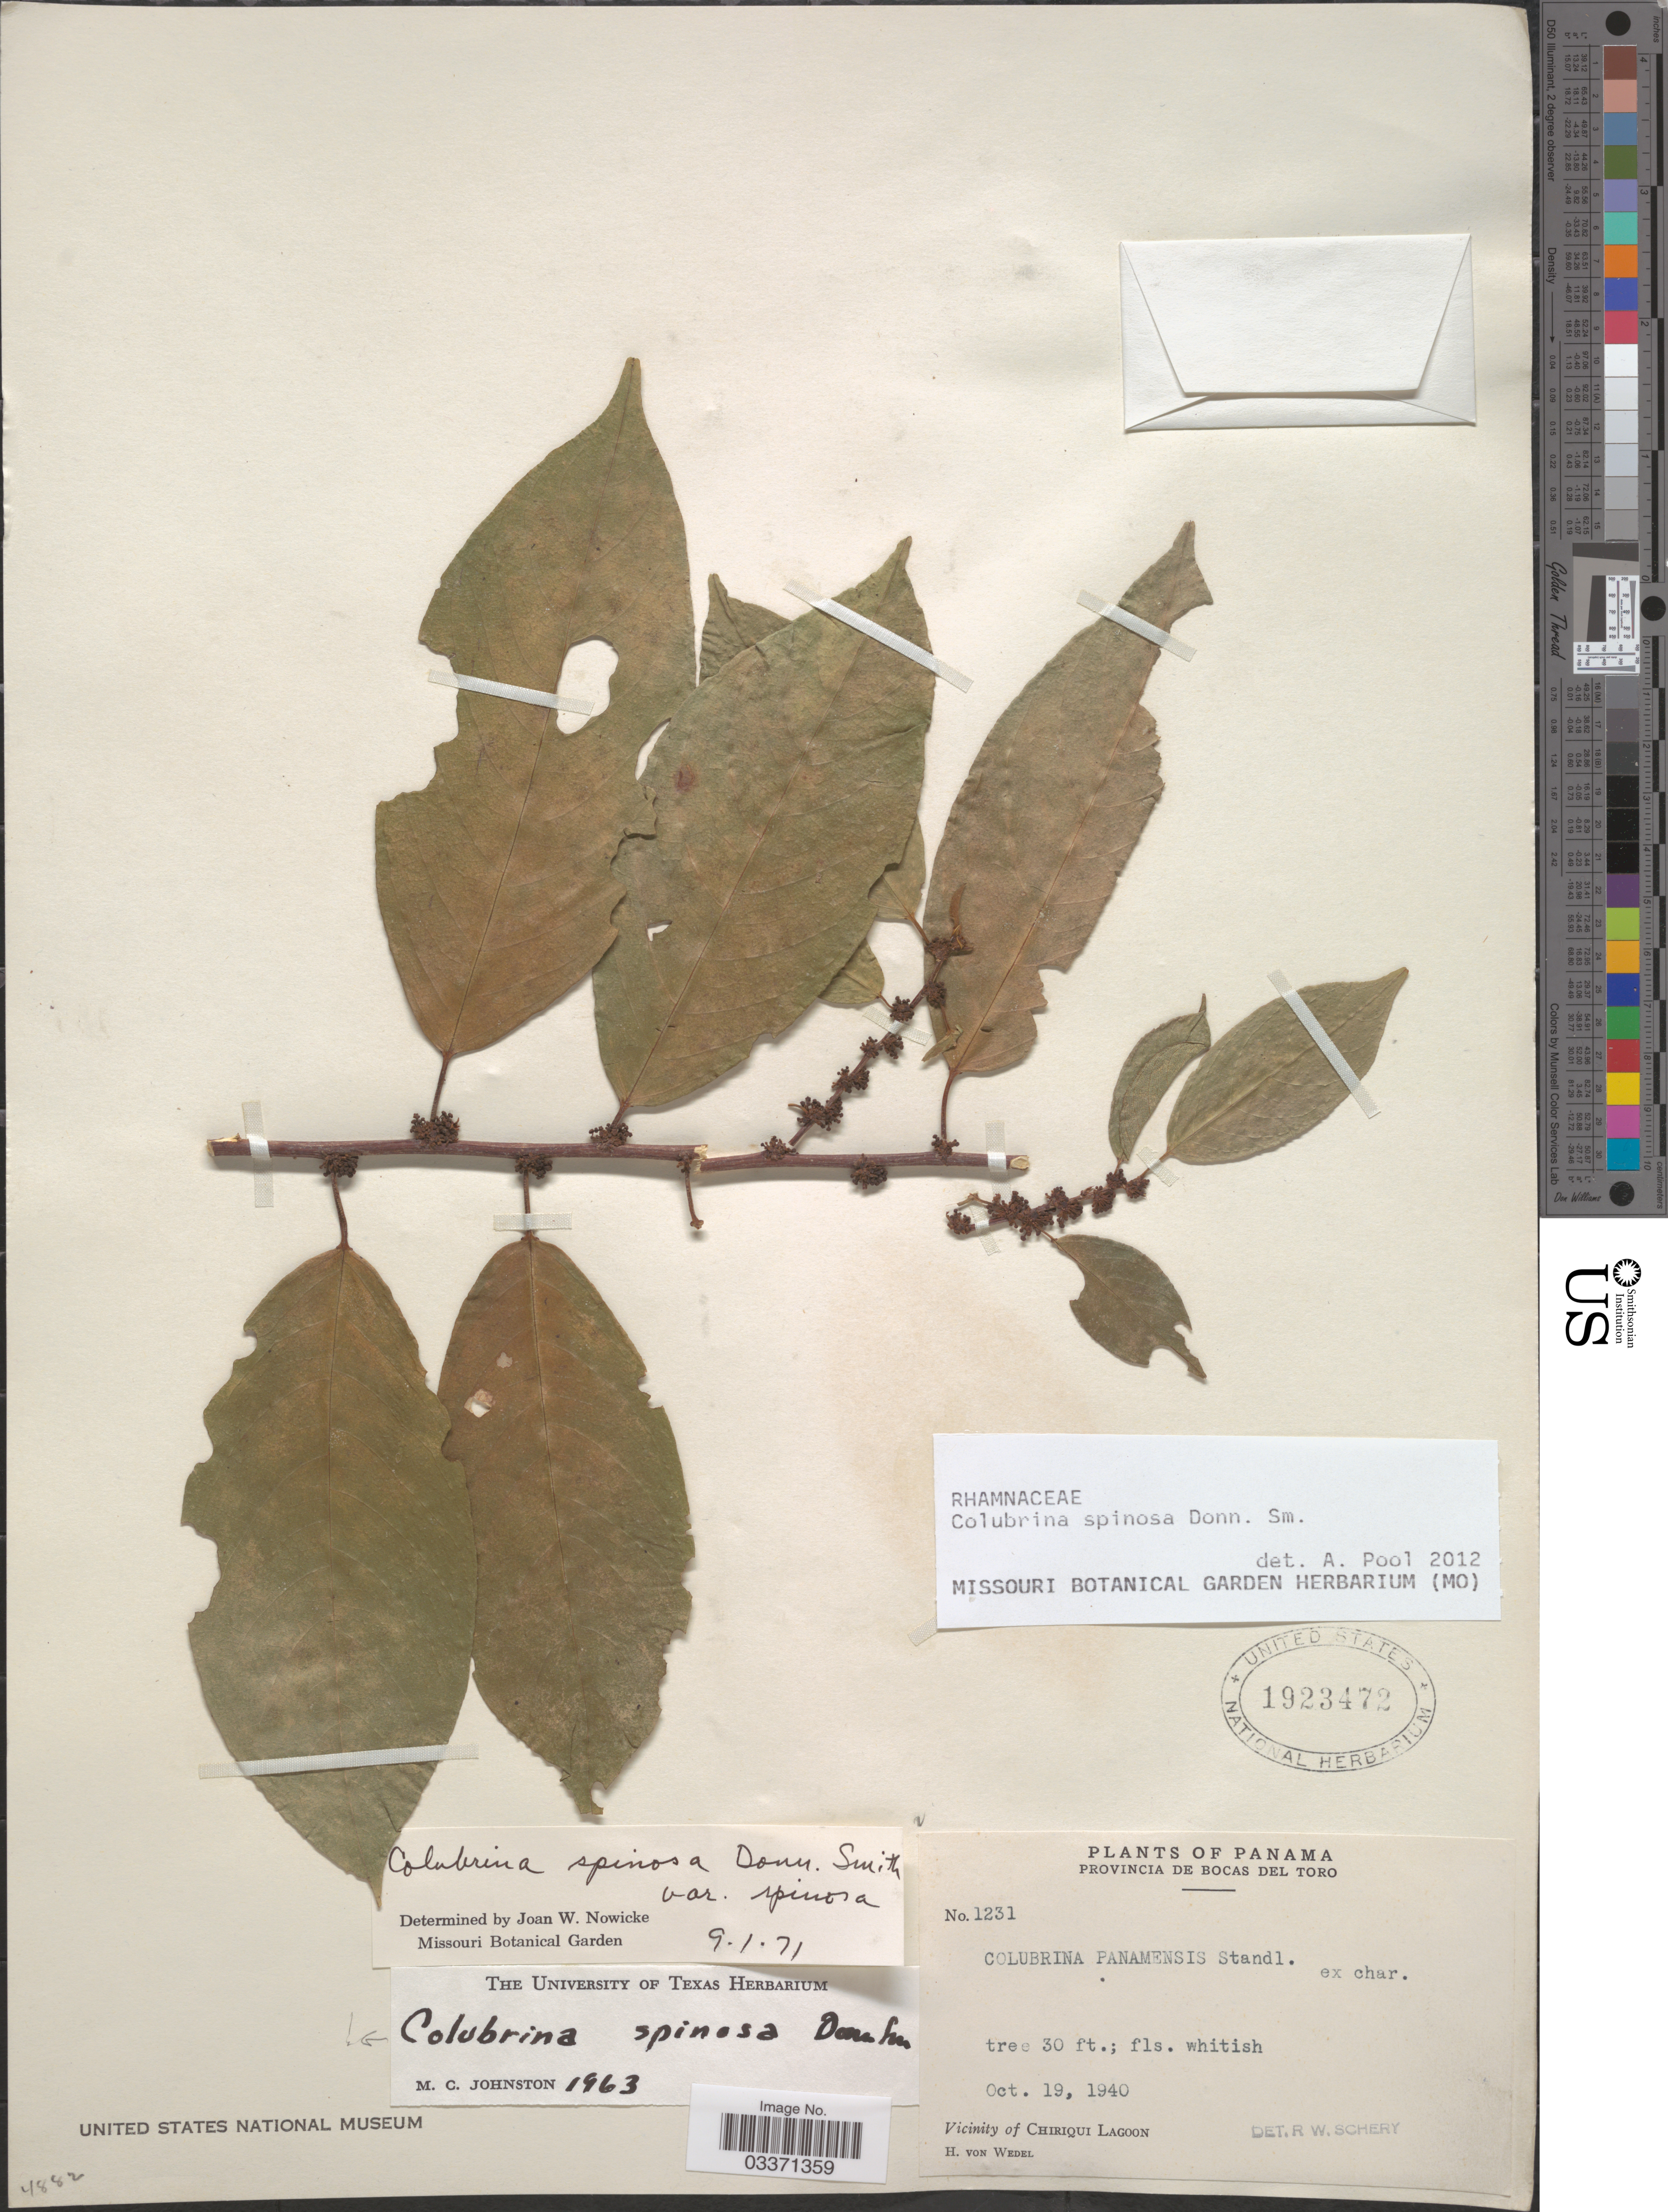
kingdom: Plantae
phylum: Tracheophyta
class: Magnoliopsida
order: Rosales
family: Rhamnaceae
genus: Colubrina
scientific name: Colubrina spinosa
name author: Donn. Sm.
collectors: H. von Wedel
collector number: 1231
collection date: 1940-10-19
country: Panama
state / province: Bocas del Toro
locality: Vicinity of Chiriqui Lagoon.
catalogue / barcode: US 1923472